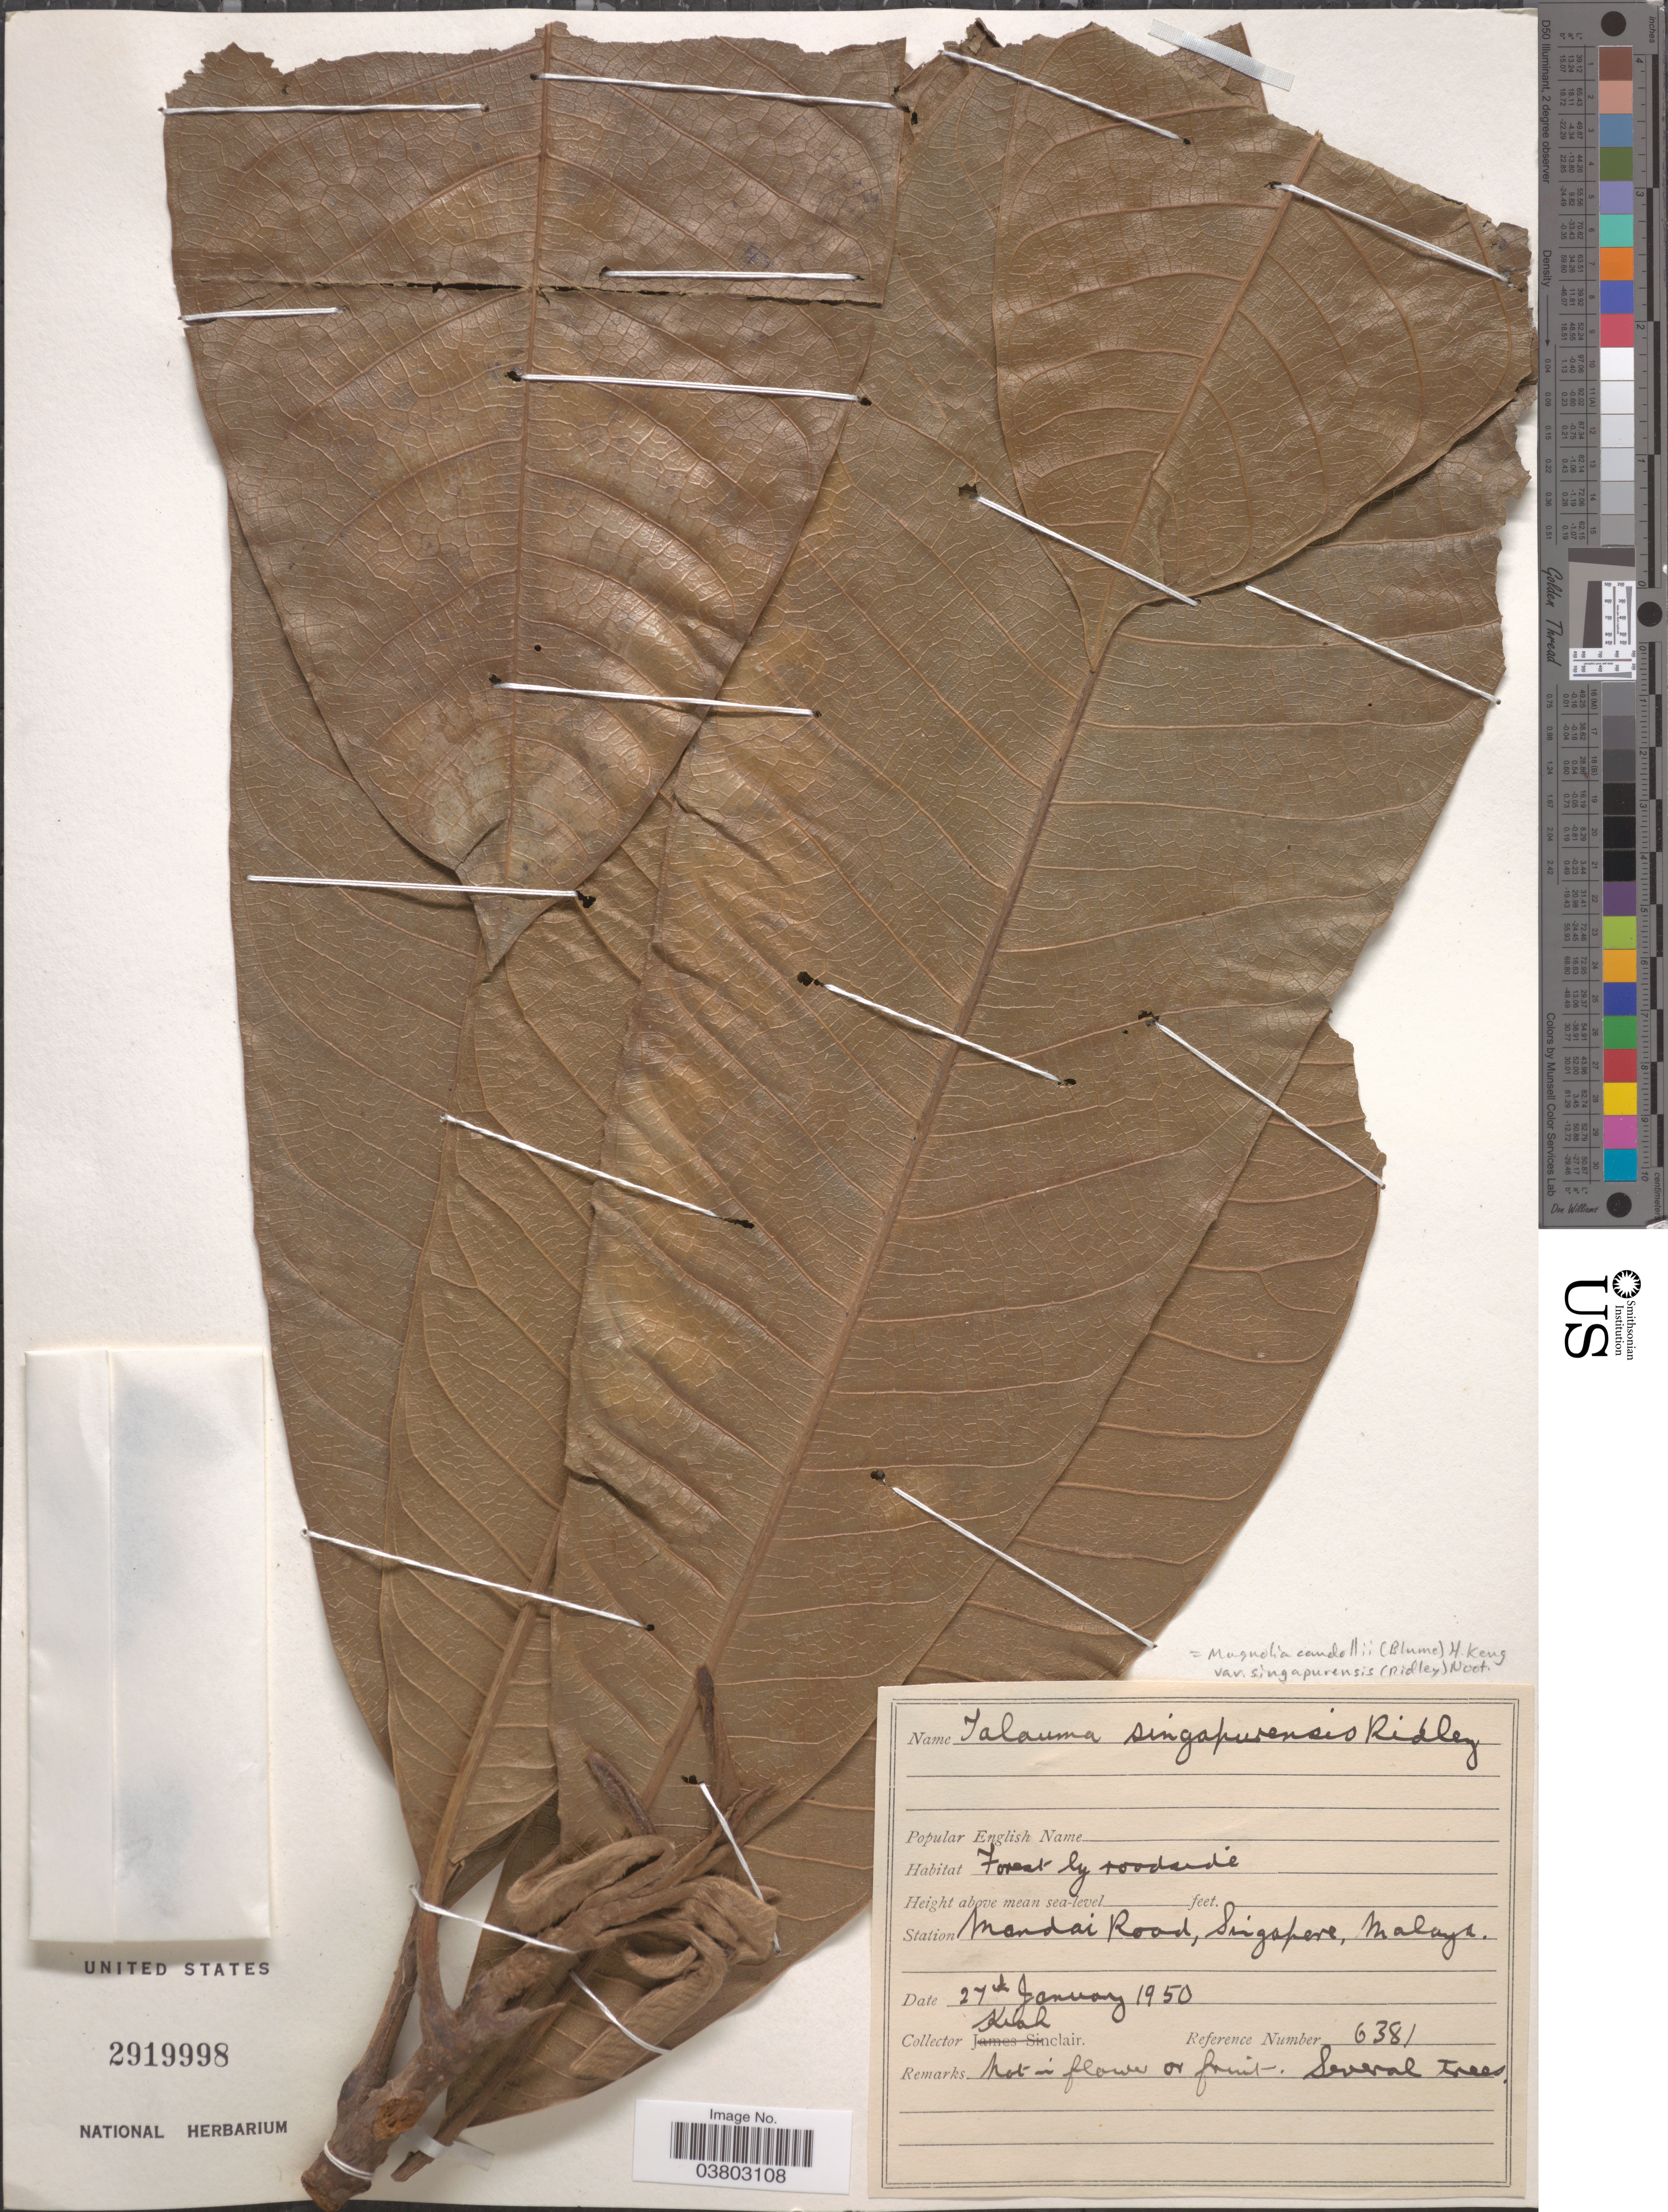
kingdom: Plantae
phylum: Tracheophyta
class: Magnoliopsida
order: Magnoliales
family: Magnoliaceae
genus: Magnolia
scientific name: Magnolia candollei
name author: Link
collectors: -. Kiah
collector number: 6381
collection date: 1950-01-27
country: Singapore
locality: Station Mandai Road, Malaya.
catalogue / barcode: US 2919998